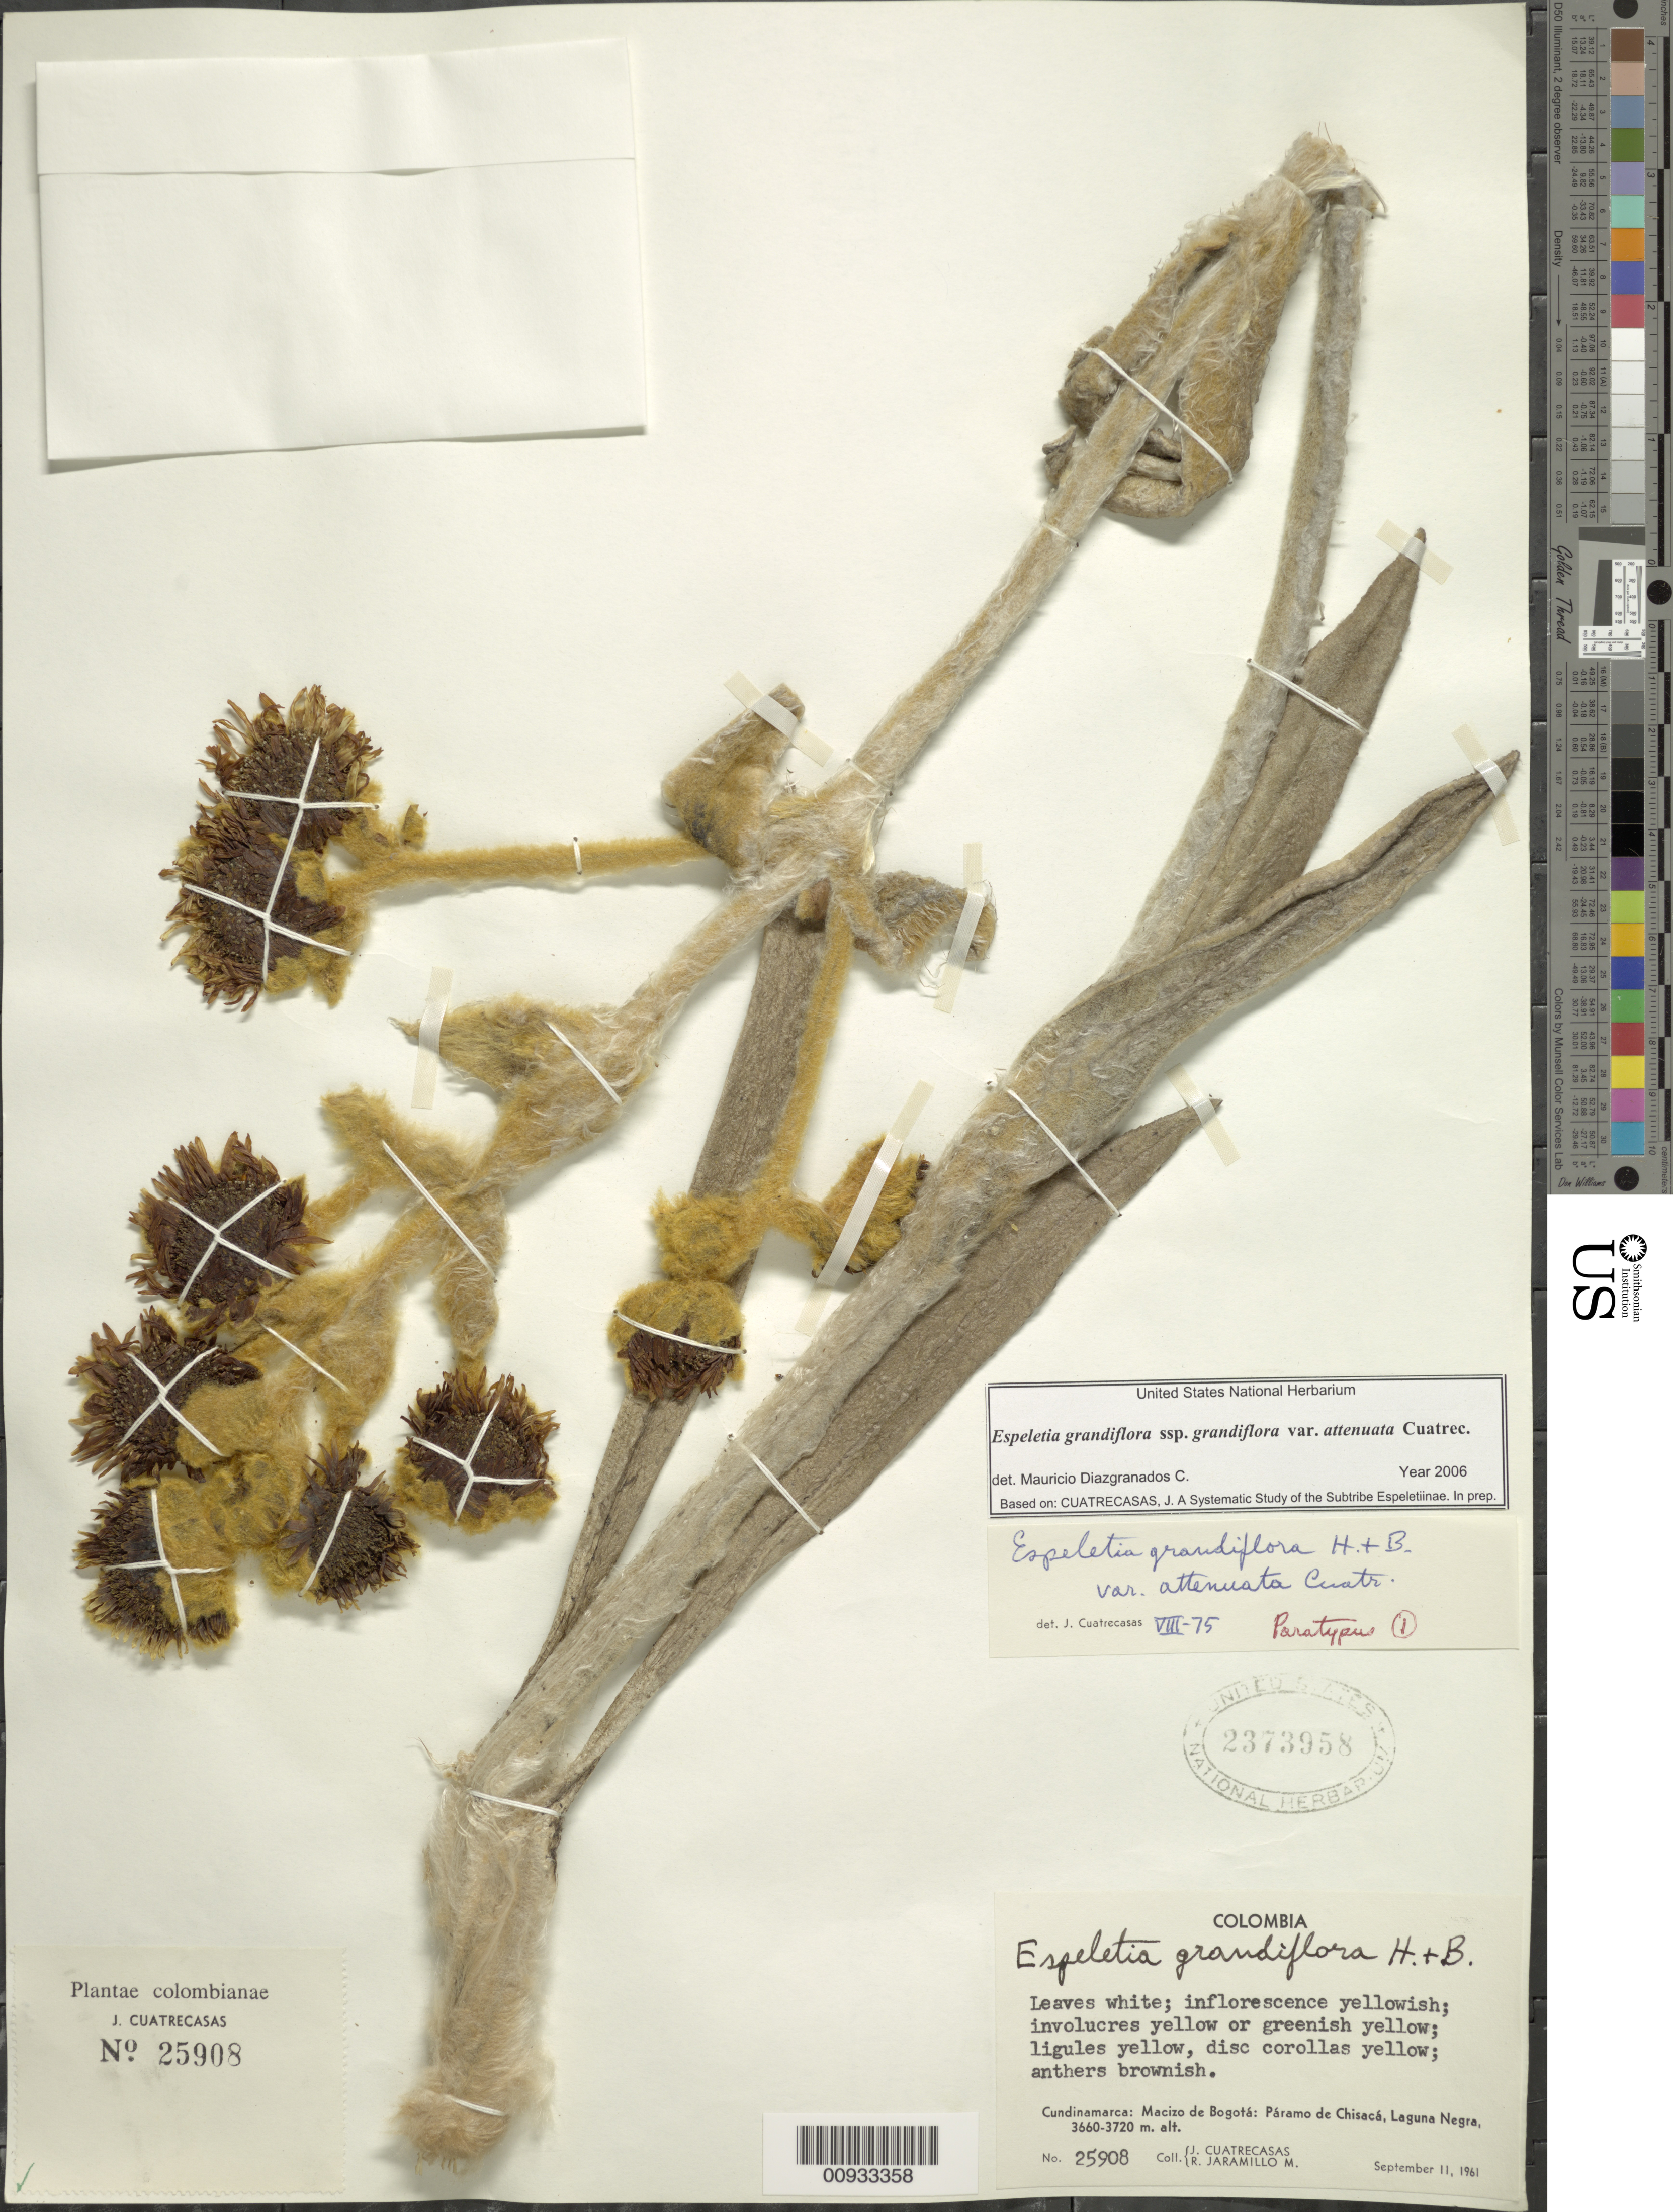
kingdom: Plantae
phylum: Tracheophyta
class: Magnoliopsida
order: Asterales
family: Asteraceae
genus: Espeletia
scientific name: Espeletia grandiflora var. attenuata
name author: Cuatrec.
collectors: J. Cuatrecasas & R. Jaramillo M.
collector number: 25908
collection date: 1961-09-11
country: Colombia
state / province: Cundinamarca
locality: Macizo de Bogota: Paramo de Chisaca, Laguna Negra.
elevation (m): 3660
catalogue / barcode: US 2373958